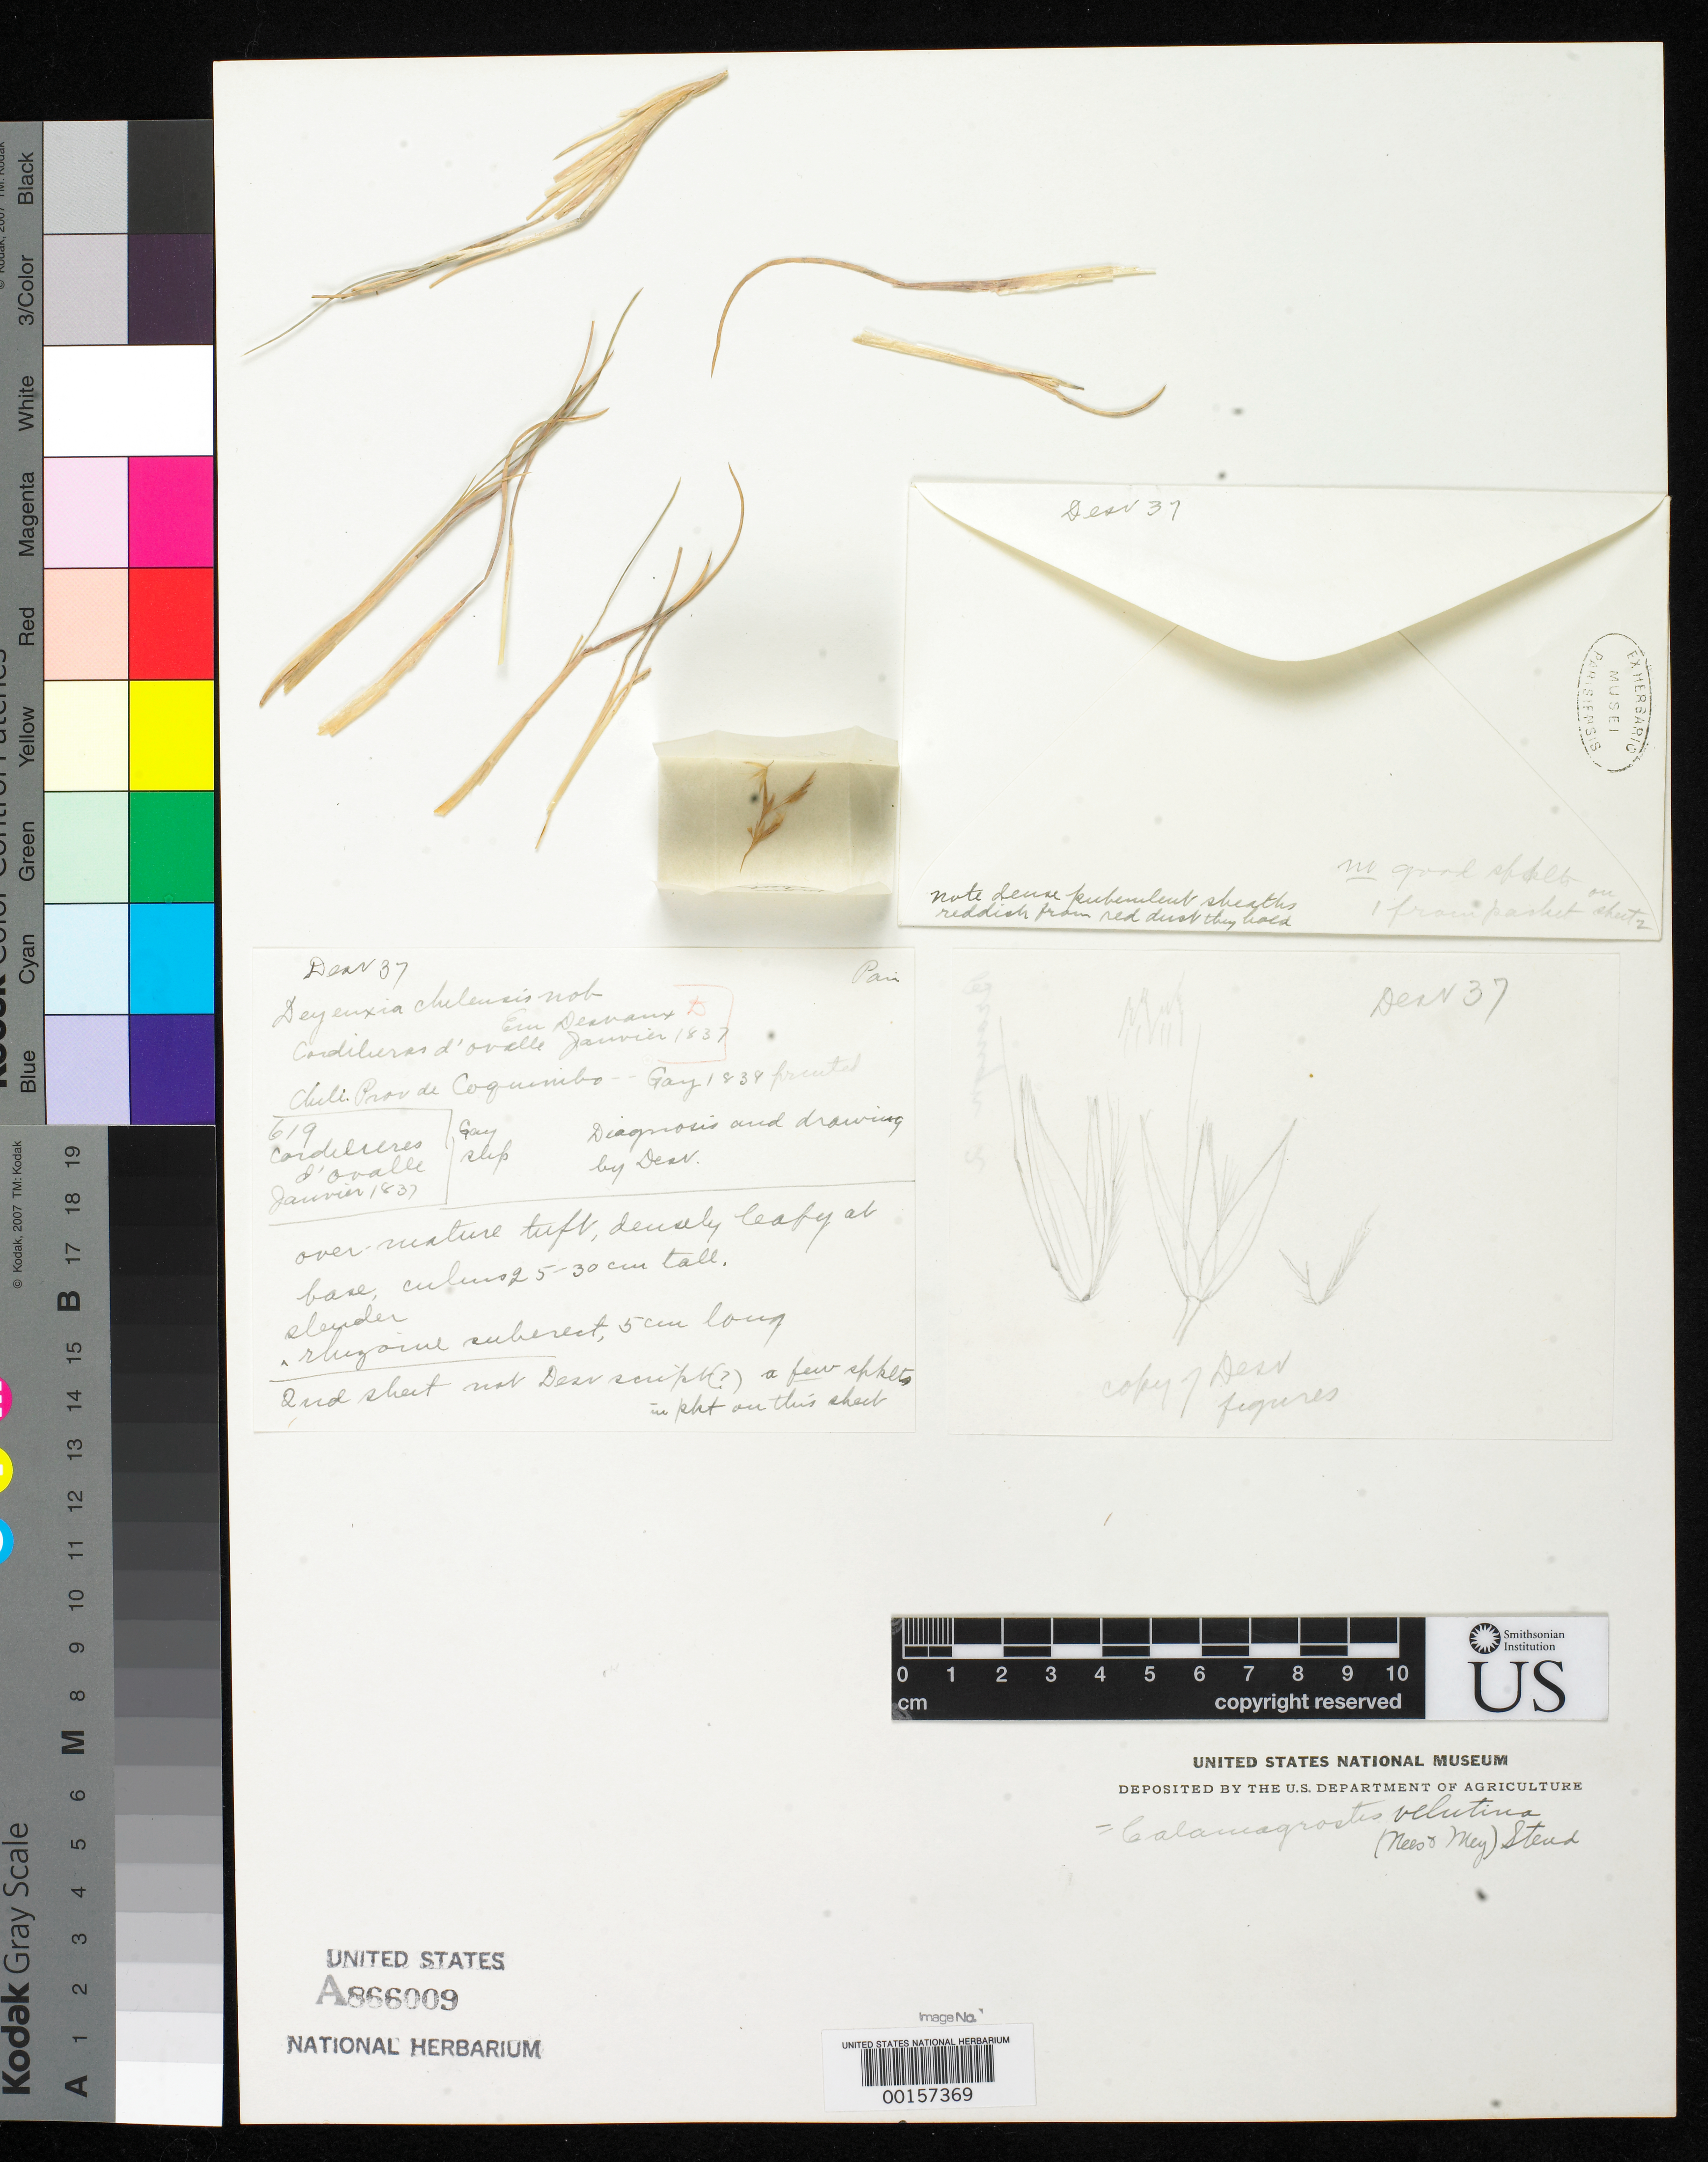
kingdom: Plantae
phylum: Tracheophyta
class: Liliopsida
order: Poales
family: Poaceae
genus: Deyeuxia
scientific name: Deyeuxia chilensis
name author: É. Desv. in Gay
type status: Type Fragment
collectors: C. Gay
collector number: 619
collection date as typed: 1837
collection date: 1837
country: Chile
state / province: Coquimbo (IV)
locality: Cordillera D'ovalle.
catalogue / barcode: US 866009A